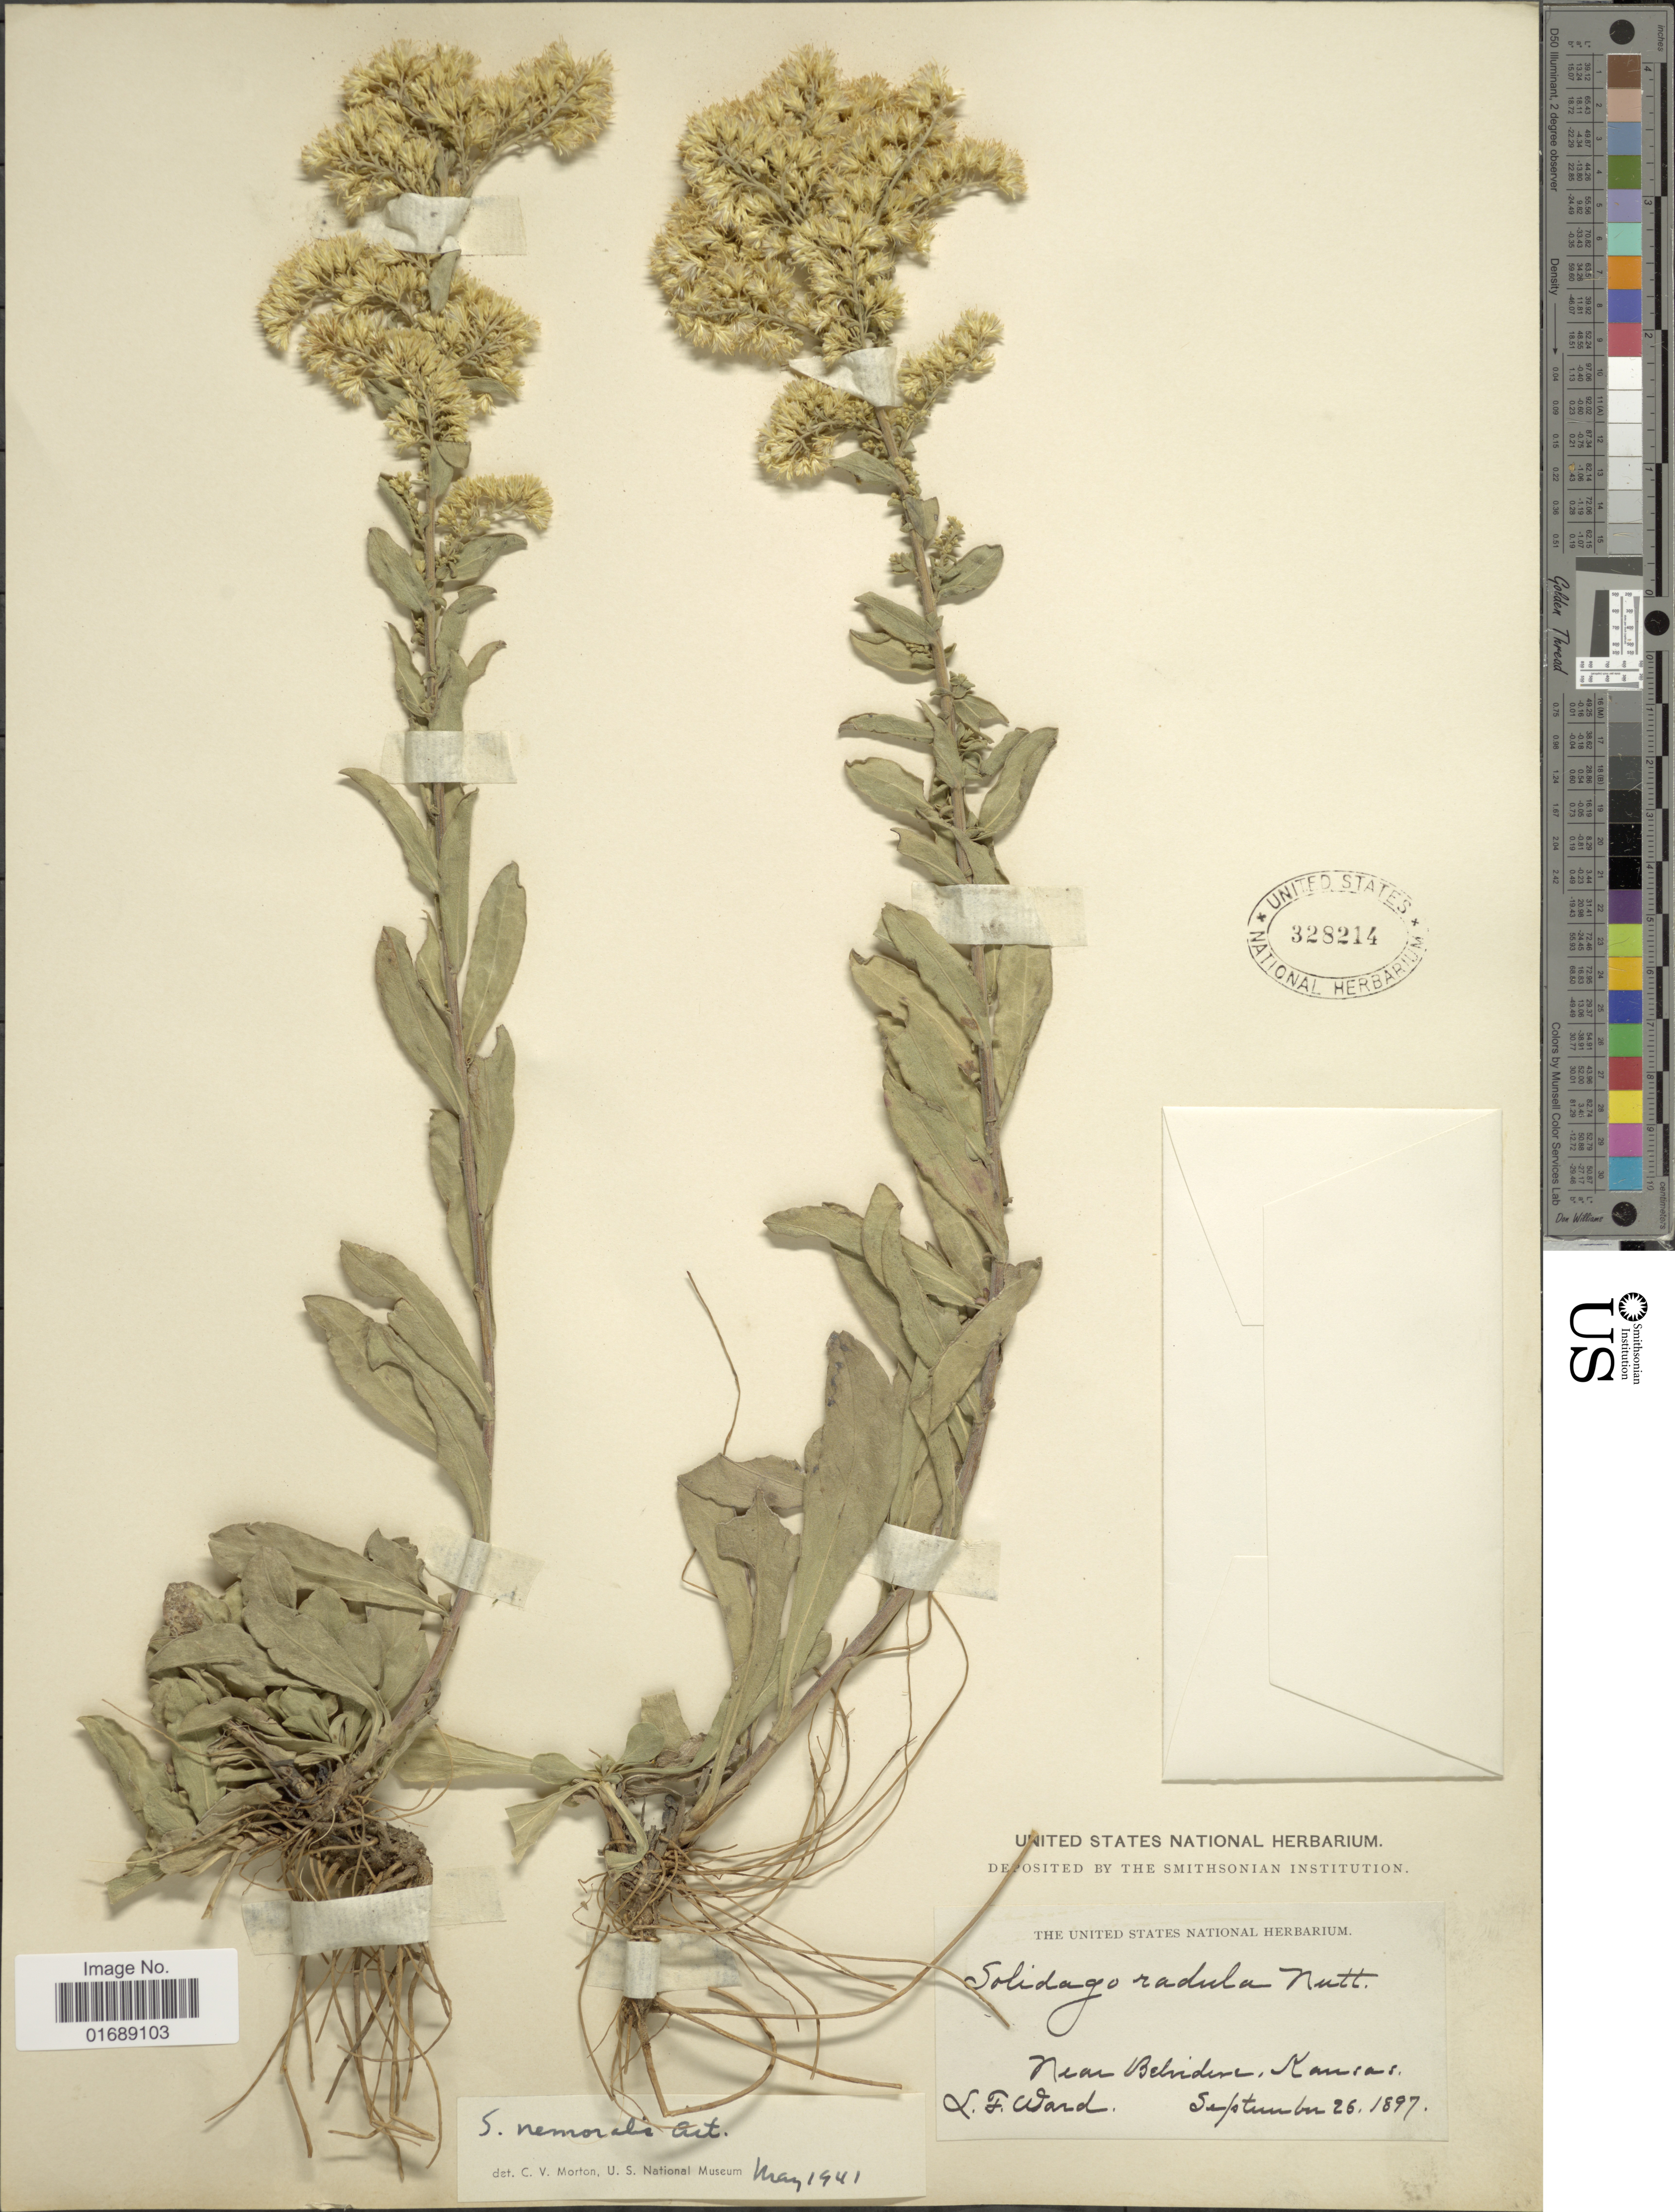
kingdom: Plantae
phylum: Tracheophyta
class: Magnoliopsida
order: Asterales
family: Asteraceae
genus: Solidago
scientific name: Solidago nemoralis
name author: Aiton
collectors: L. Ward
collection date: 1897-09-26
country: United States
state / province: Kansas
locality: Near Belvidere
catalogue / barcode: US 328214